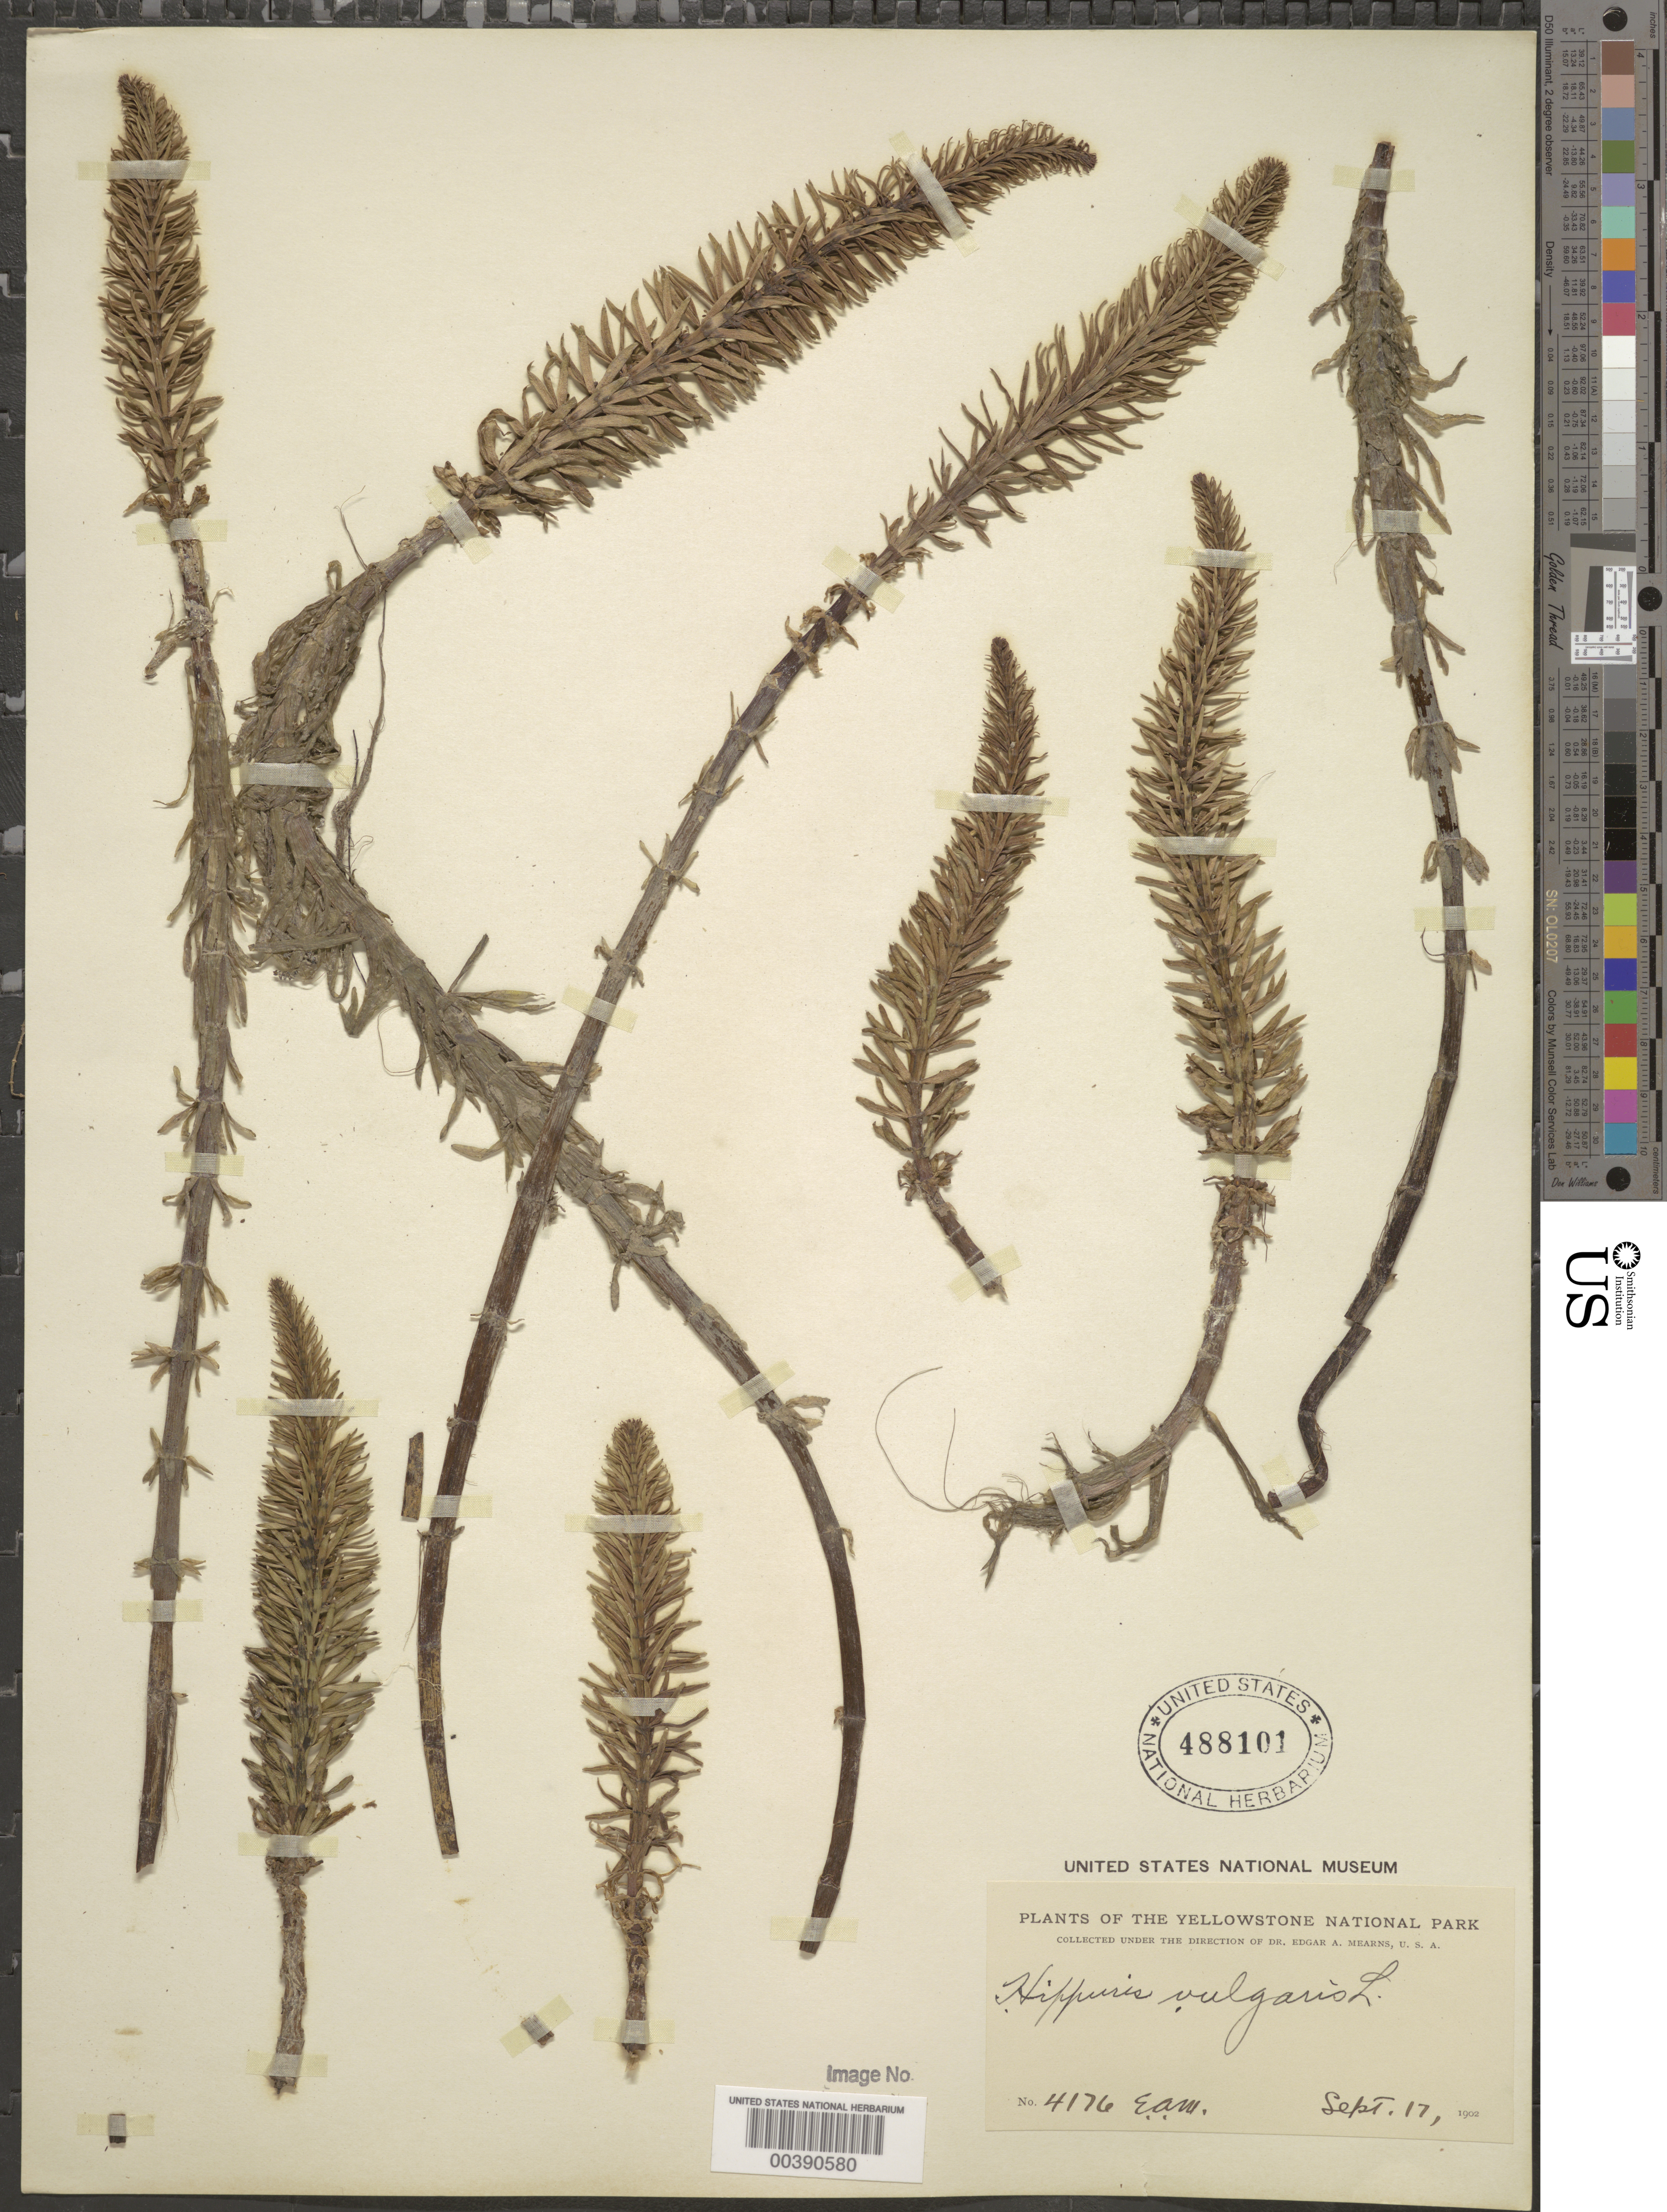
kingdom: Plantae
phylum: Tracheophyta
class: Magnoliopsida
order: Lamiales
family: Plantaginaceae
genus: Hippuris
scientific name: Hippuris vulgaris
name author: L.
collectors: E. A. Mearns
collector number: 4176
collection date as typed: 17 Sep 1902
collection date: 1902-09-17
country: United States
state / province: Wyoming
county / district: Park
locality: Yellowstone park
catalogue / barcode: US 488101